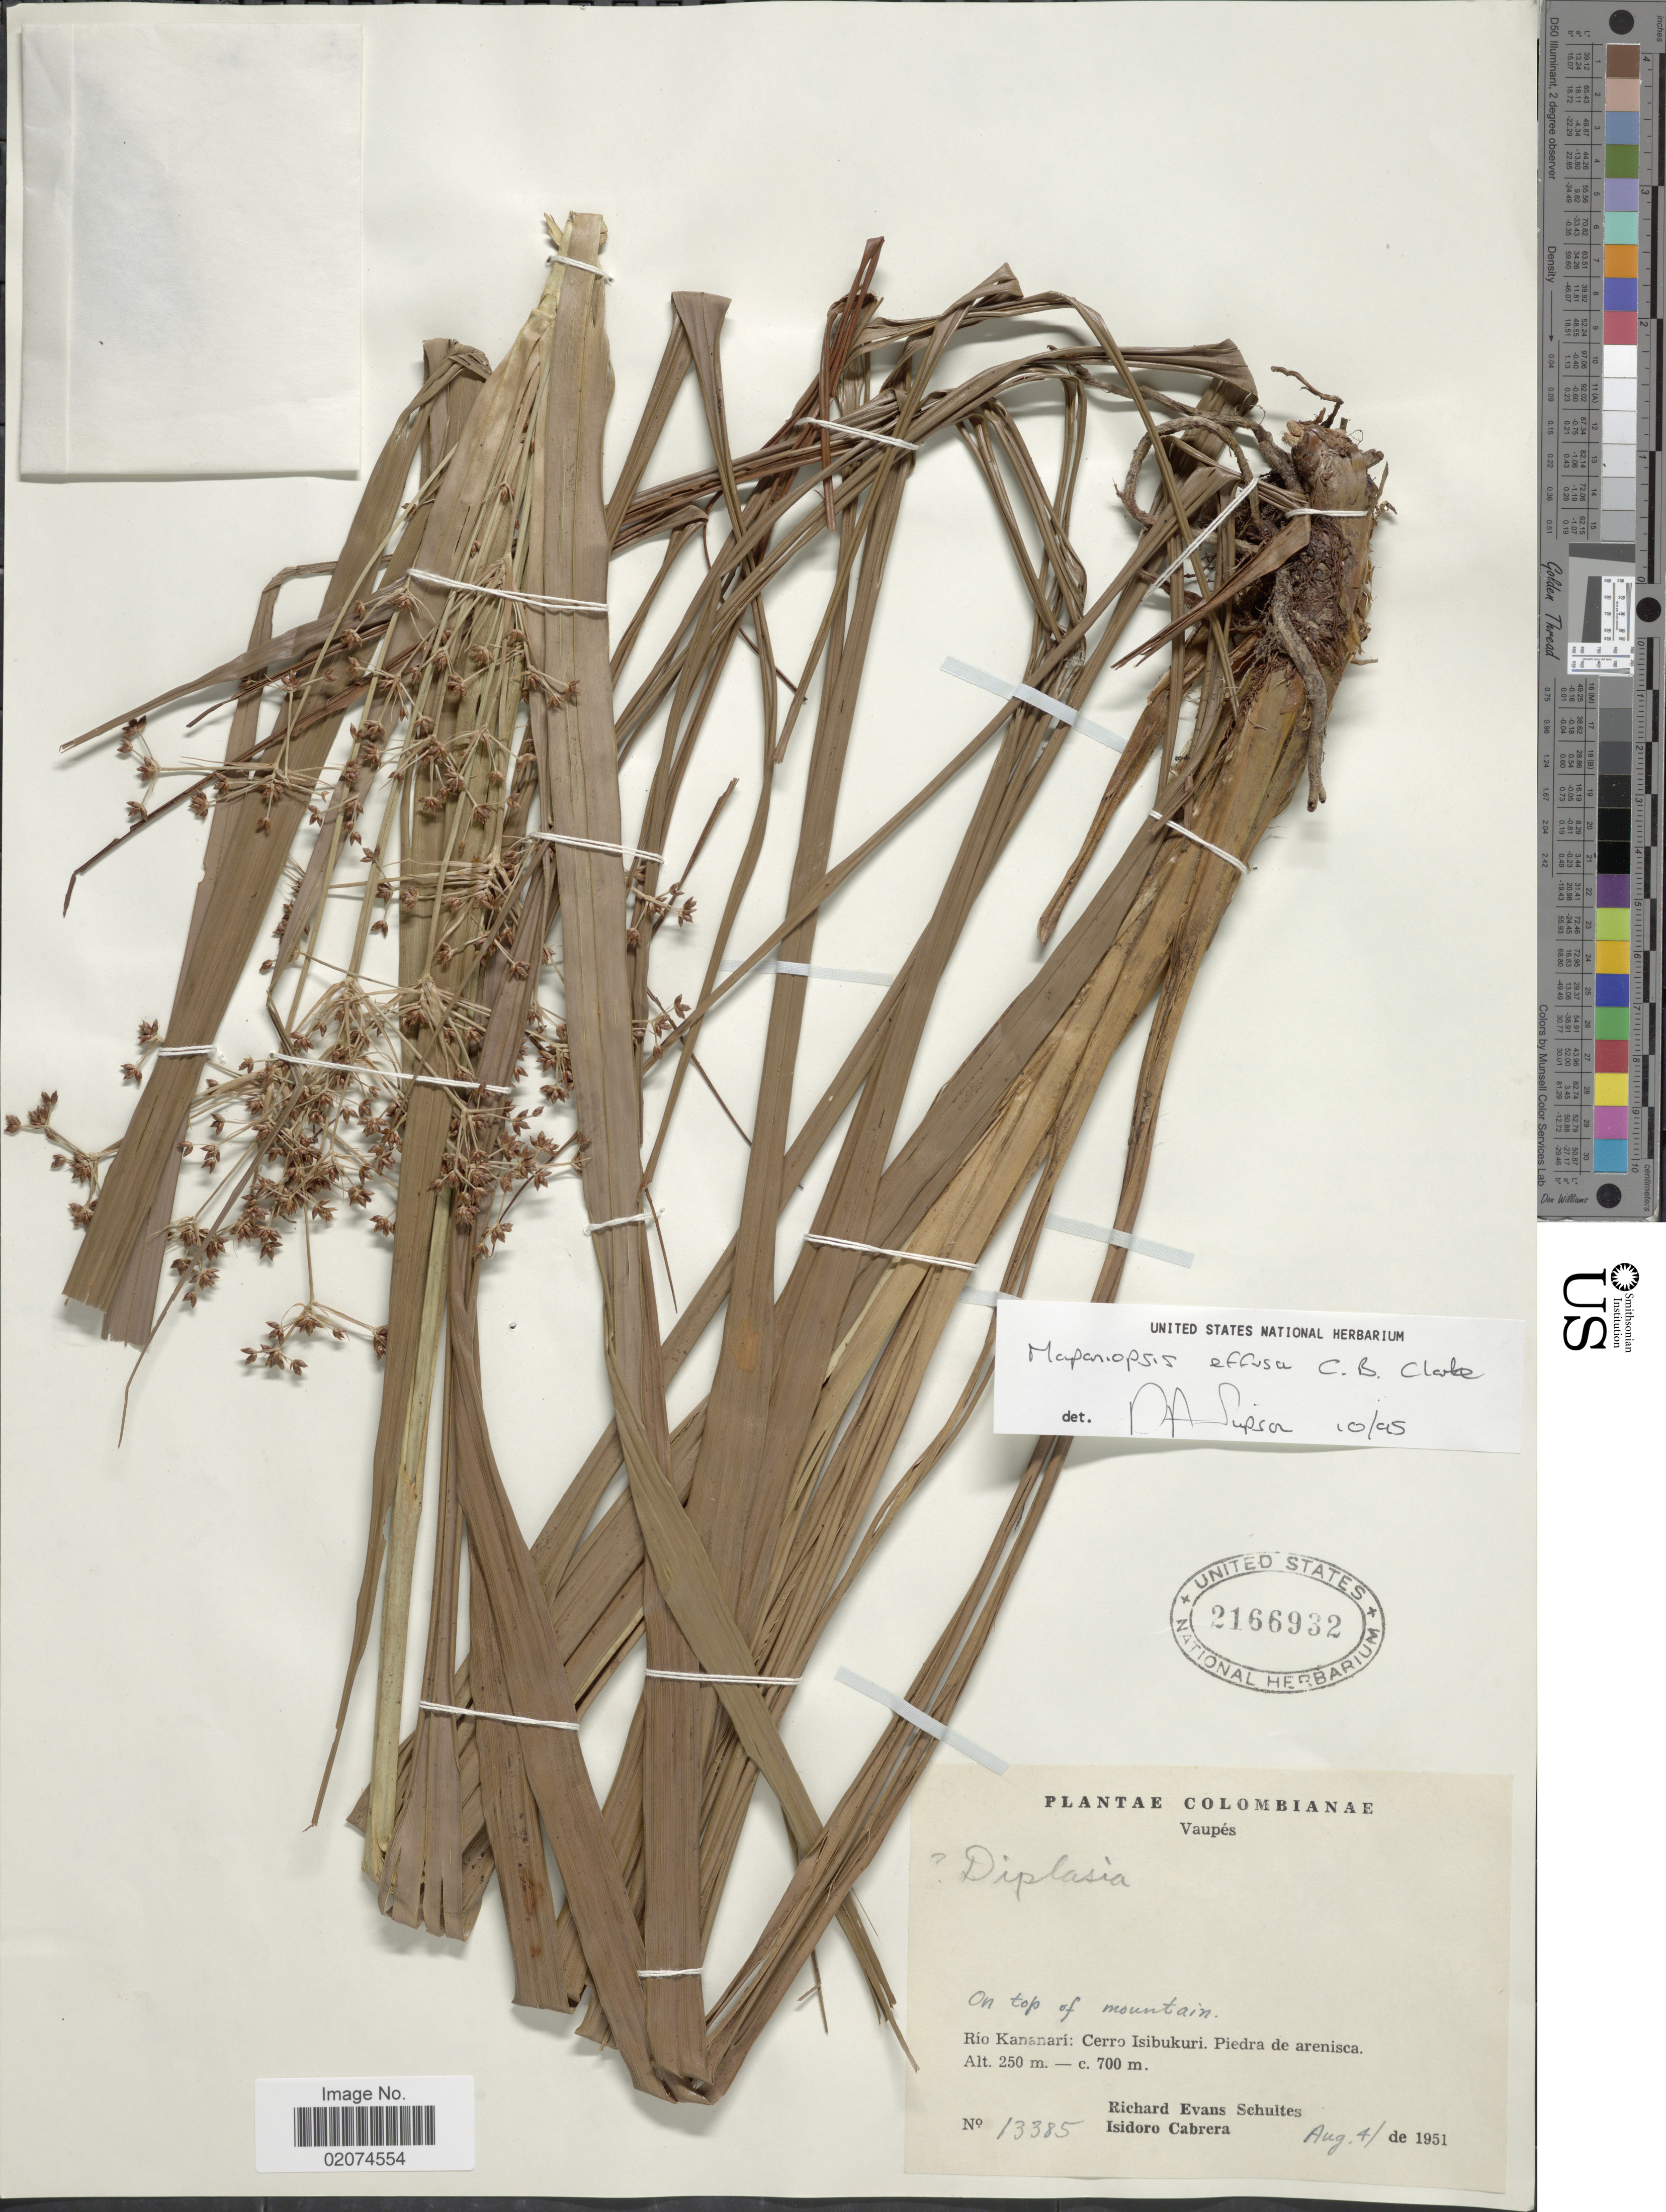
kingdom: Plantae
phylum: Tracheophyta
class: Liliopsida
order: Poales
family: Cyperaceae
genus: Mapania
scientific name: Mapania effusa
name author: (C.B. Clarke) T. Koyama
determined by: Strong, Mark T., (BOT), Smithsonian Institution - National Museum of Natural History (UNITED STATES)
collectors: R. E. Schultes & I. Cabrera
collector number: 13385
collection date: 1951-08-04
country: Colombia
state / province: Vaupés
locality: Vaupes, Rio Kananari: Cerro isibukuri, Piedra de arenisca.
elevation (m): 250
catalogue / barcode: US 2166932